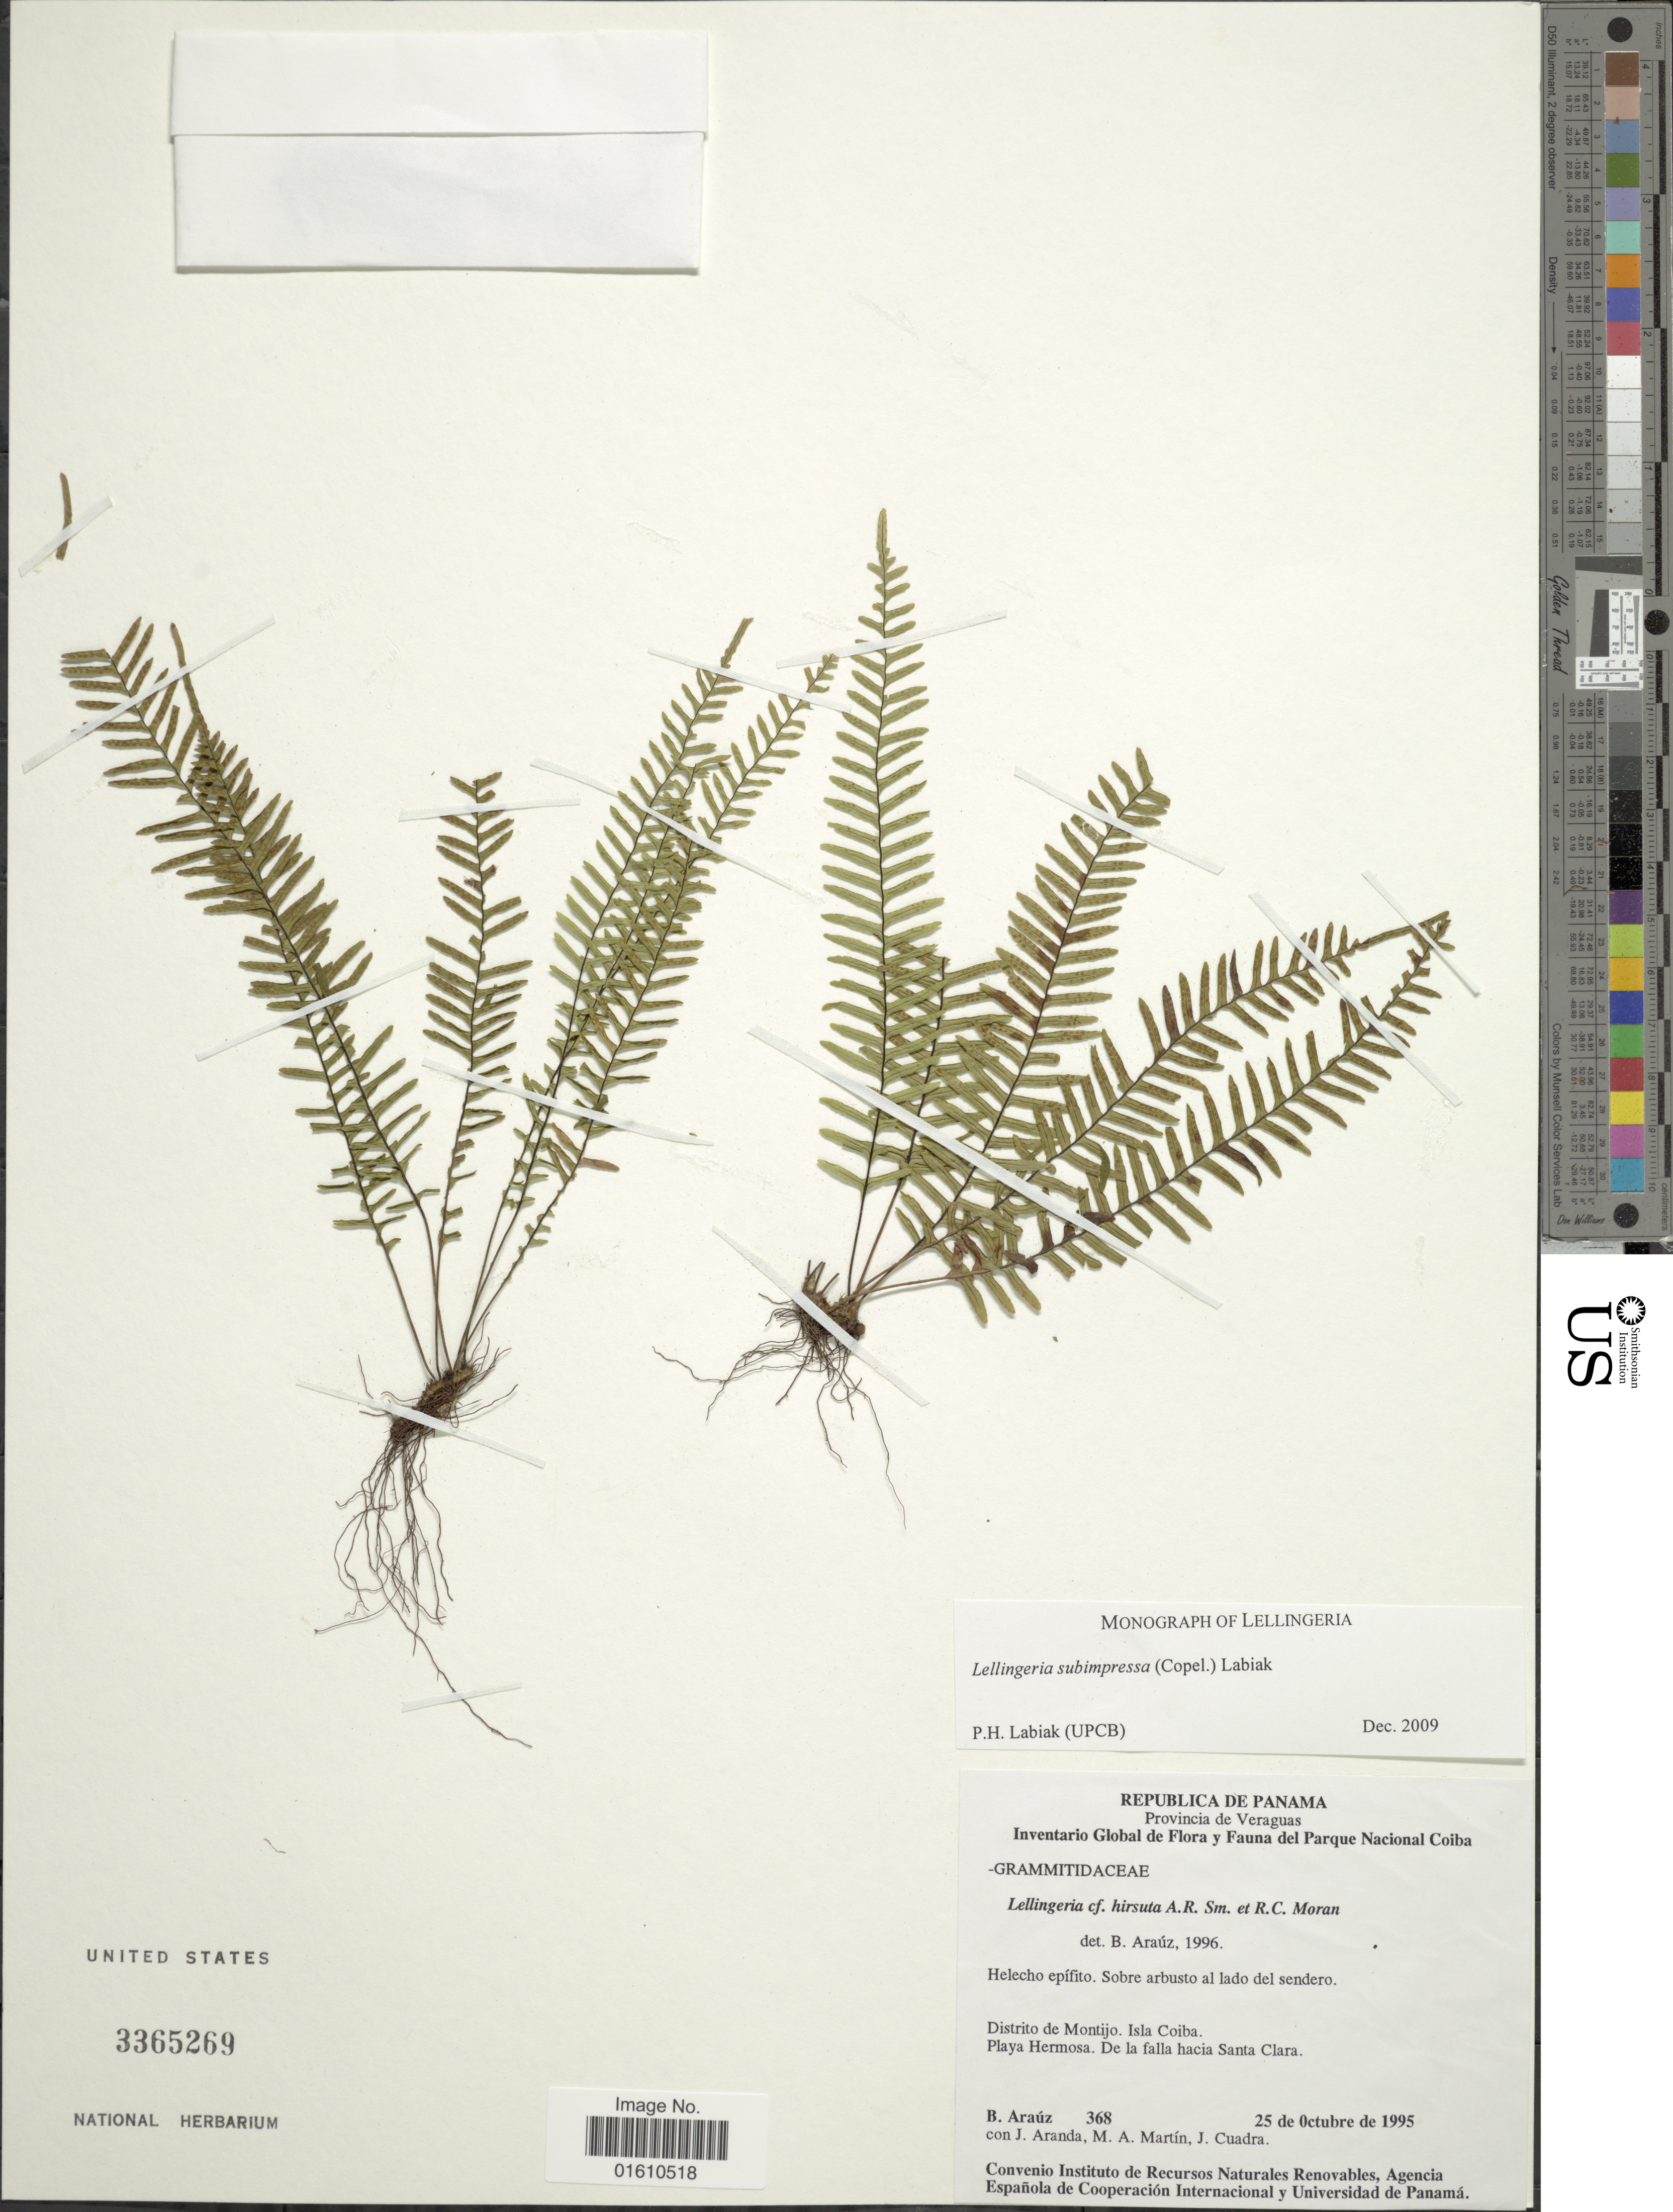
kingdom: Plantae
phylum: Tracheophyta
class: Polypodiopsida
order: Polypodiales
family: Polypodiaceae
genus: Lellingeria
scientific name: Lellingeria subimpressa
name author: (Copel.) Labiak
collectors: B. Araúz, J. Aranda, M. A. Martin & J. Cuadra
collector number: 368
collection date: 1995-10-25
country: Panama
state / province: Veraguas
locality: Provincia de Veraguas, Distrito de Montijo, Isla Coiba, Playa Hermosa, De la falla hacia Santa Clara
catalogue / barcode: US 3365269